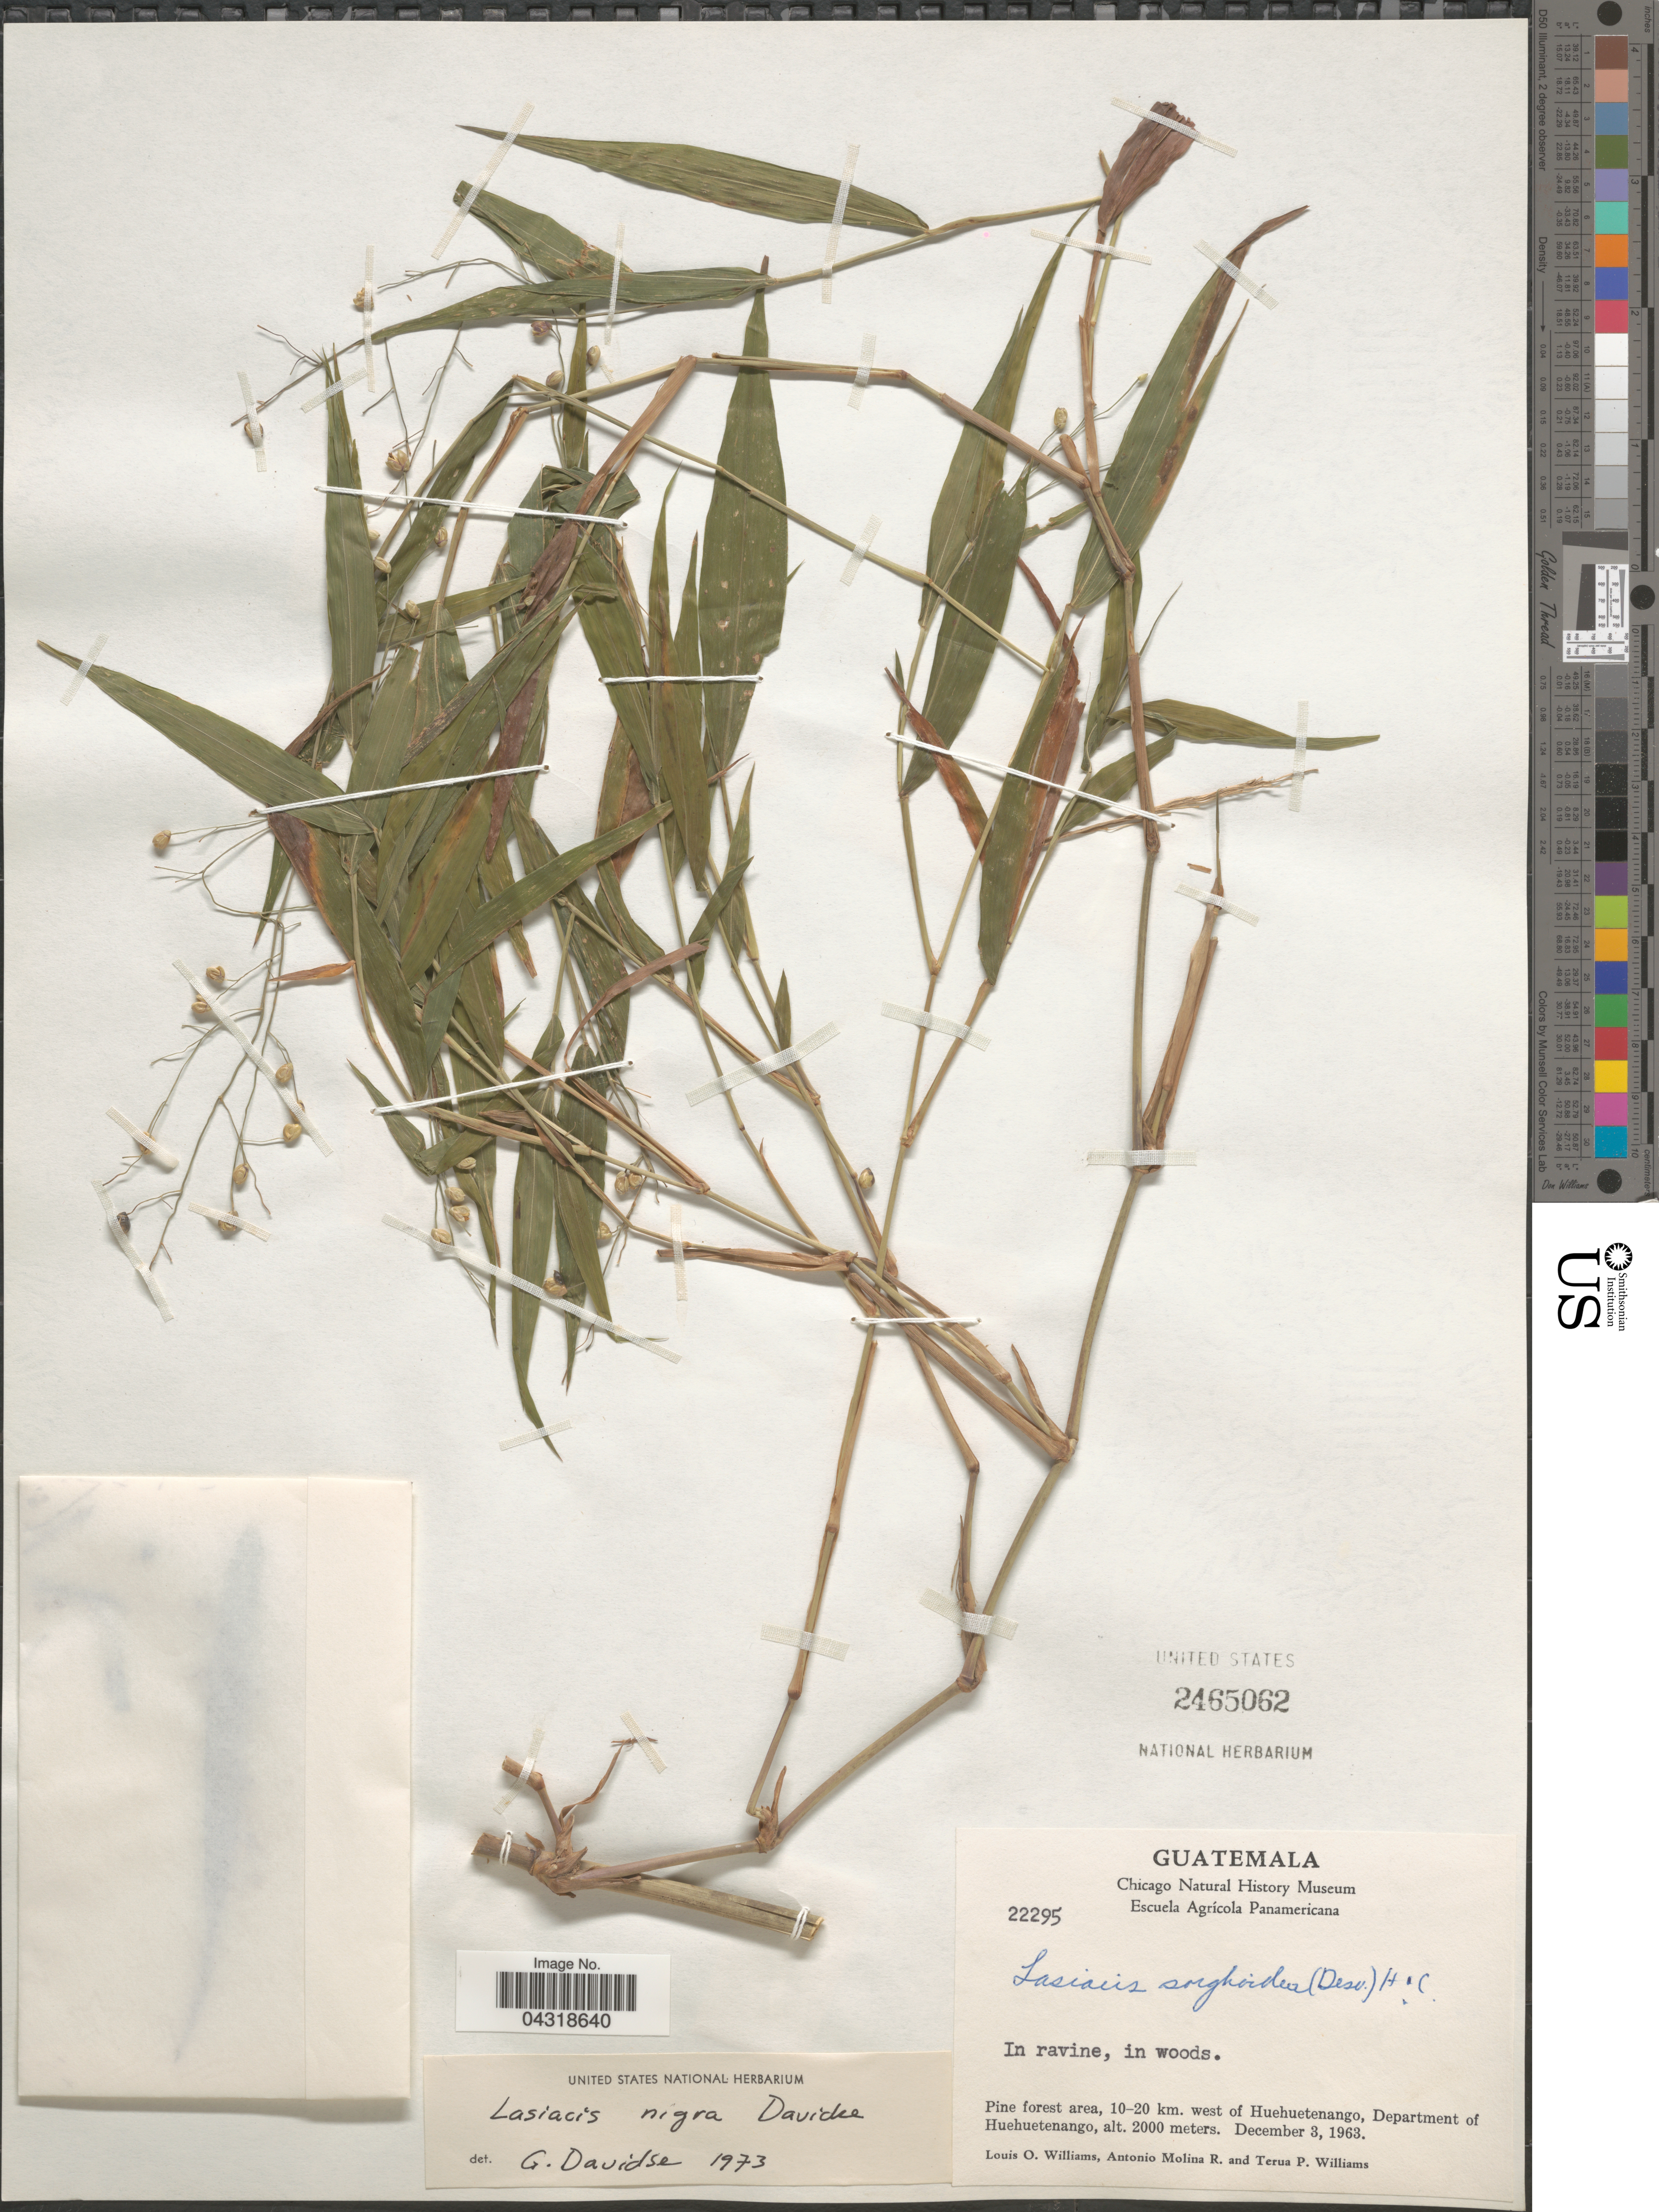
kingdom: Plantae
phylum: Tracheophyta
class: Liliopsida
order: Poales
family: Poaceae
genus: Lasiacis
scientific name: Lasiacis nigra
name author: Davidse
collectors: L. O. Williams, A. Molina R. & T. Williams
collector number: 22295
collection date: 1963-12-03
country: Guatemala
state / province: Huehuetenango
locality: Pine forest area, 10-20 km. west of Huehuetenango, Department of Huehuetenango.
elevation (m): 2000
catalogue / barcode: US 2465062